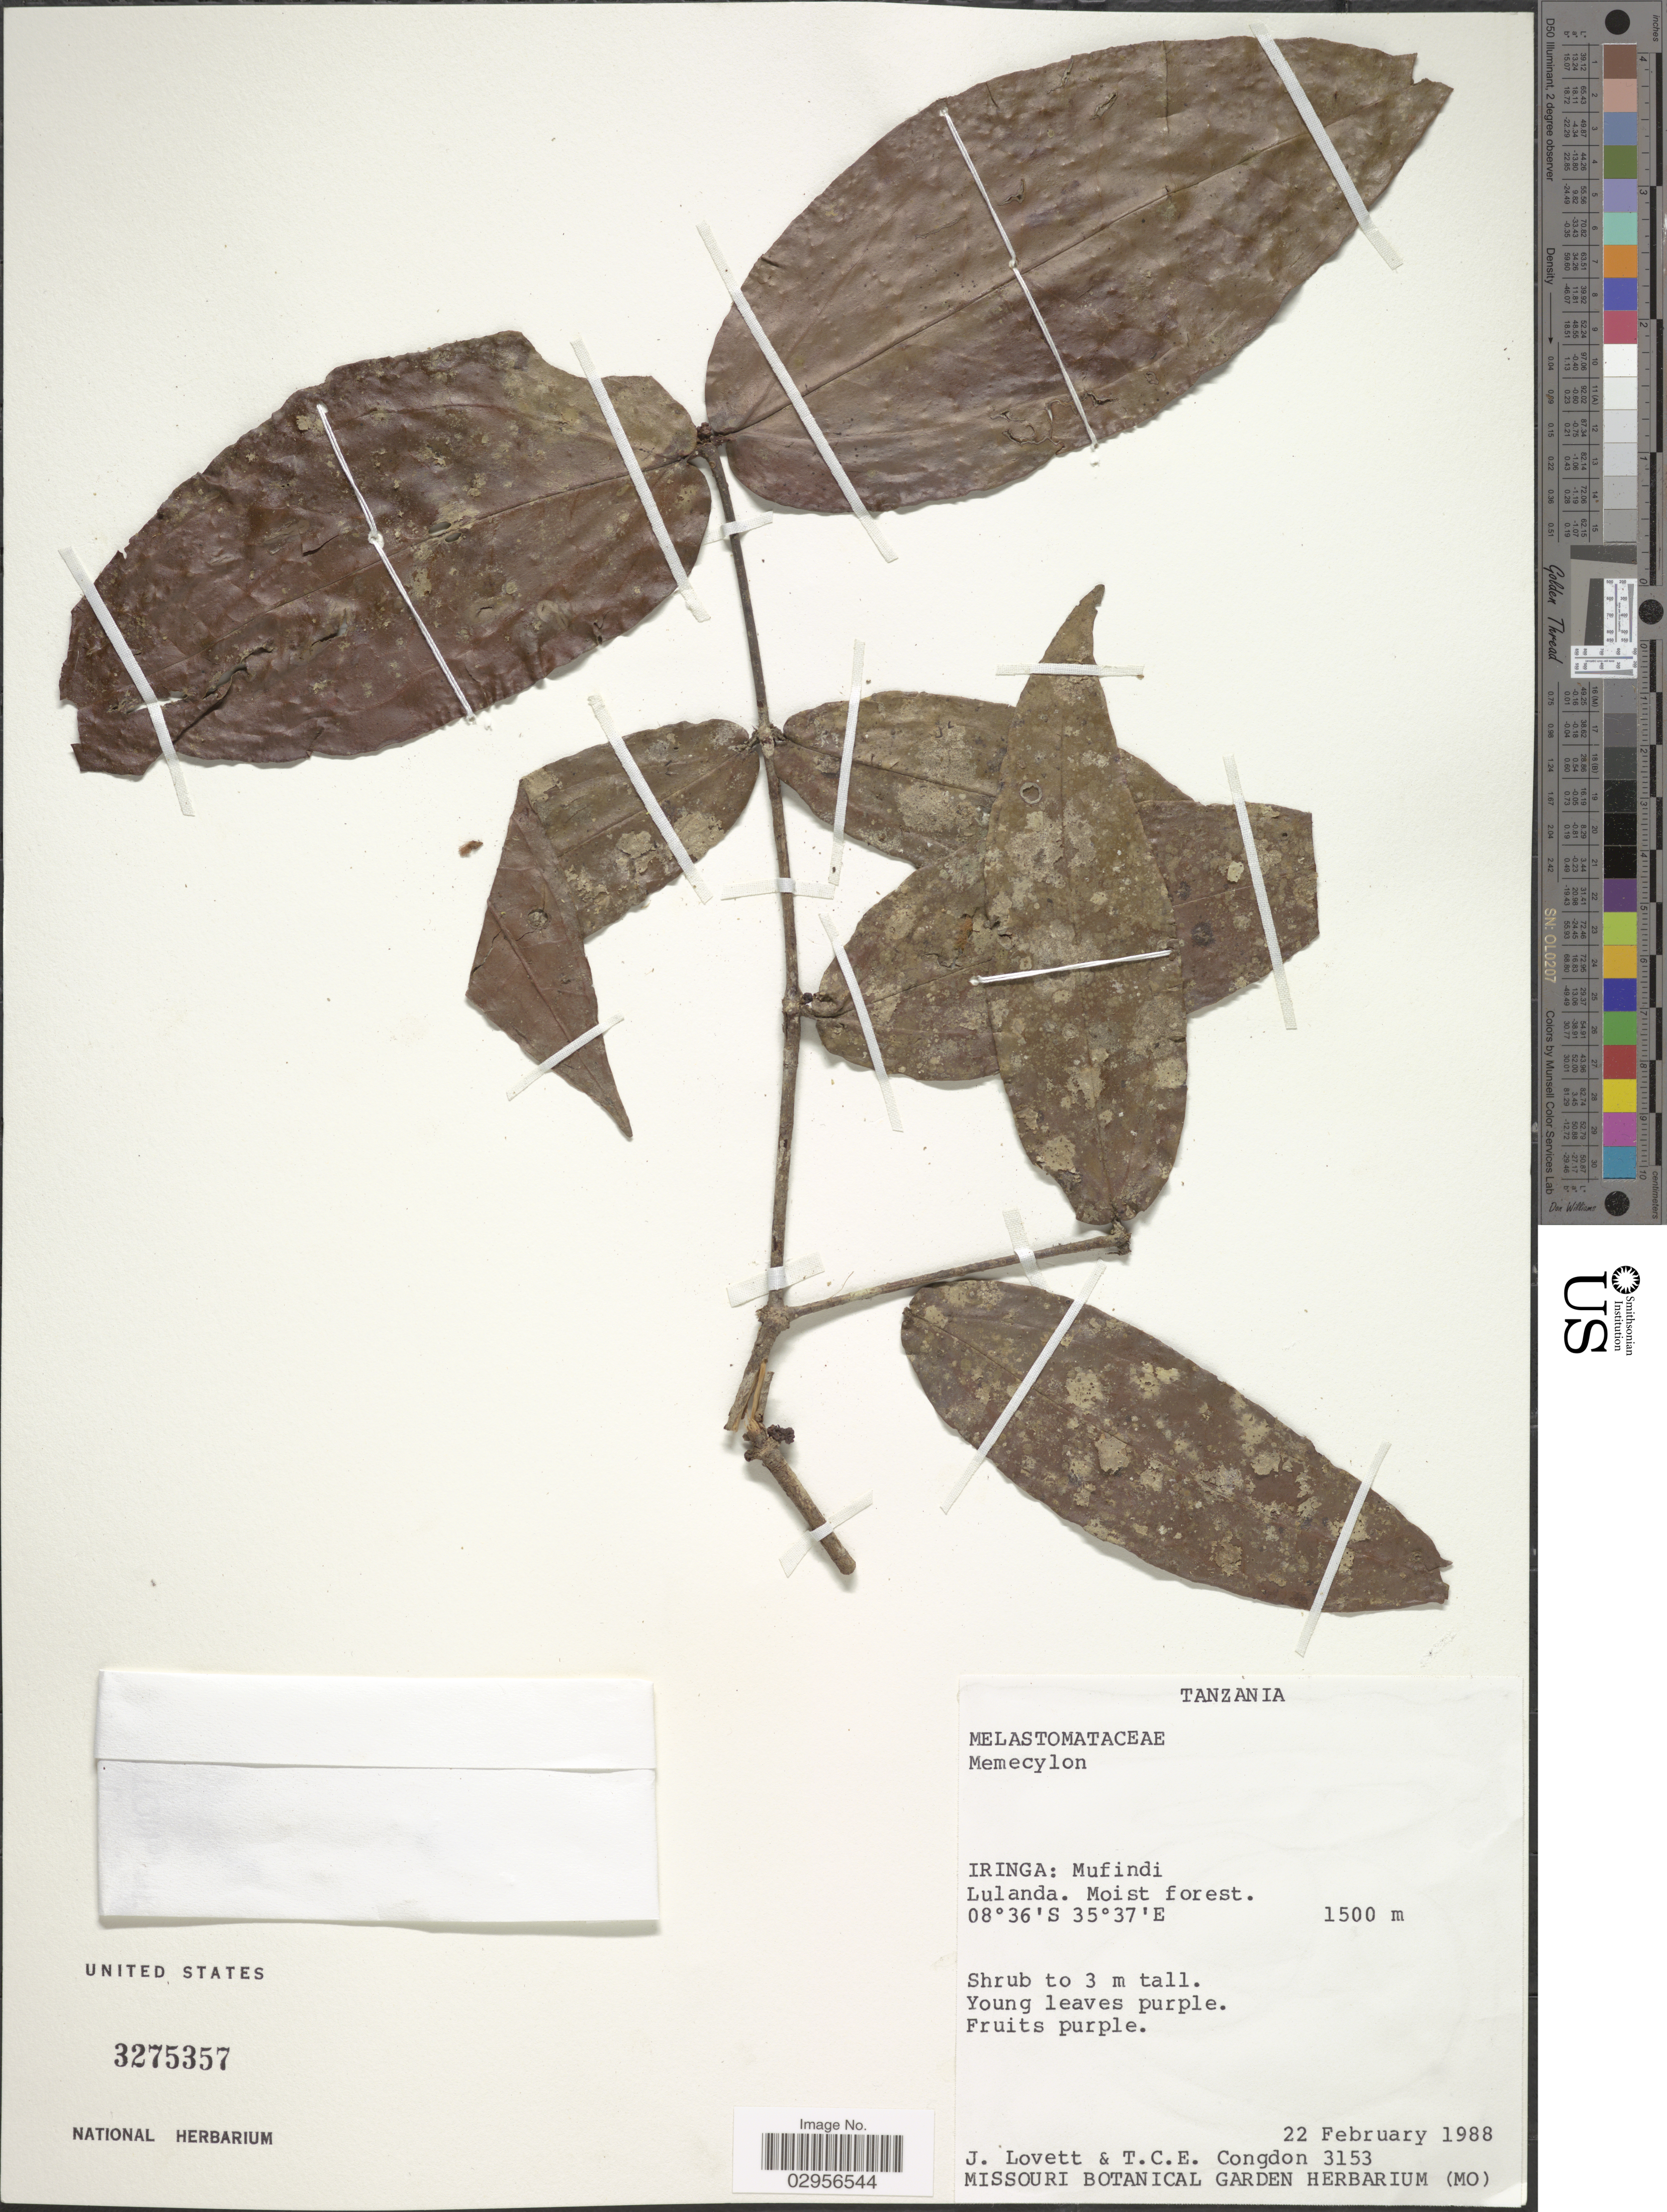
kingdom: Plantae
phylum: Tracheophyta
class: Magnoliopsida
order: Myrtales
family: Melastomataceae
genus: Memecylon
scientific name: Memecylon sp.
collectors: J. Lovett & T. Congdon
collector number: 3153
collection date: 1988-02-22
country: Tanzania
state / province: Iringa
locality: Mufindi, Lulanda.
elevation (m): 1500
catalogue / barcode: US 3275357